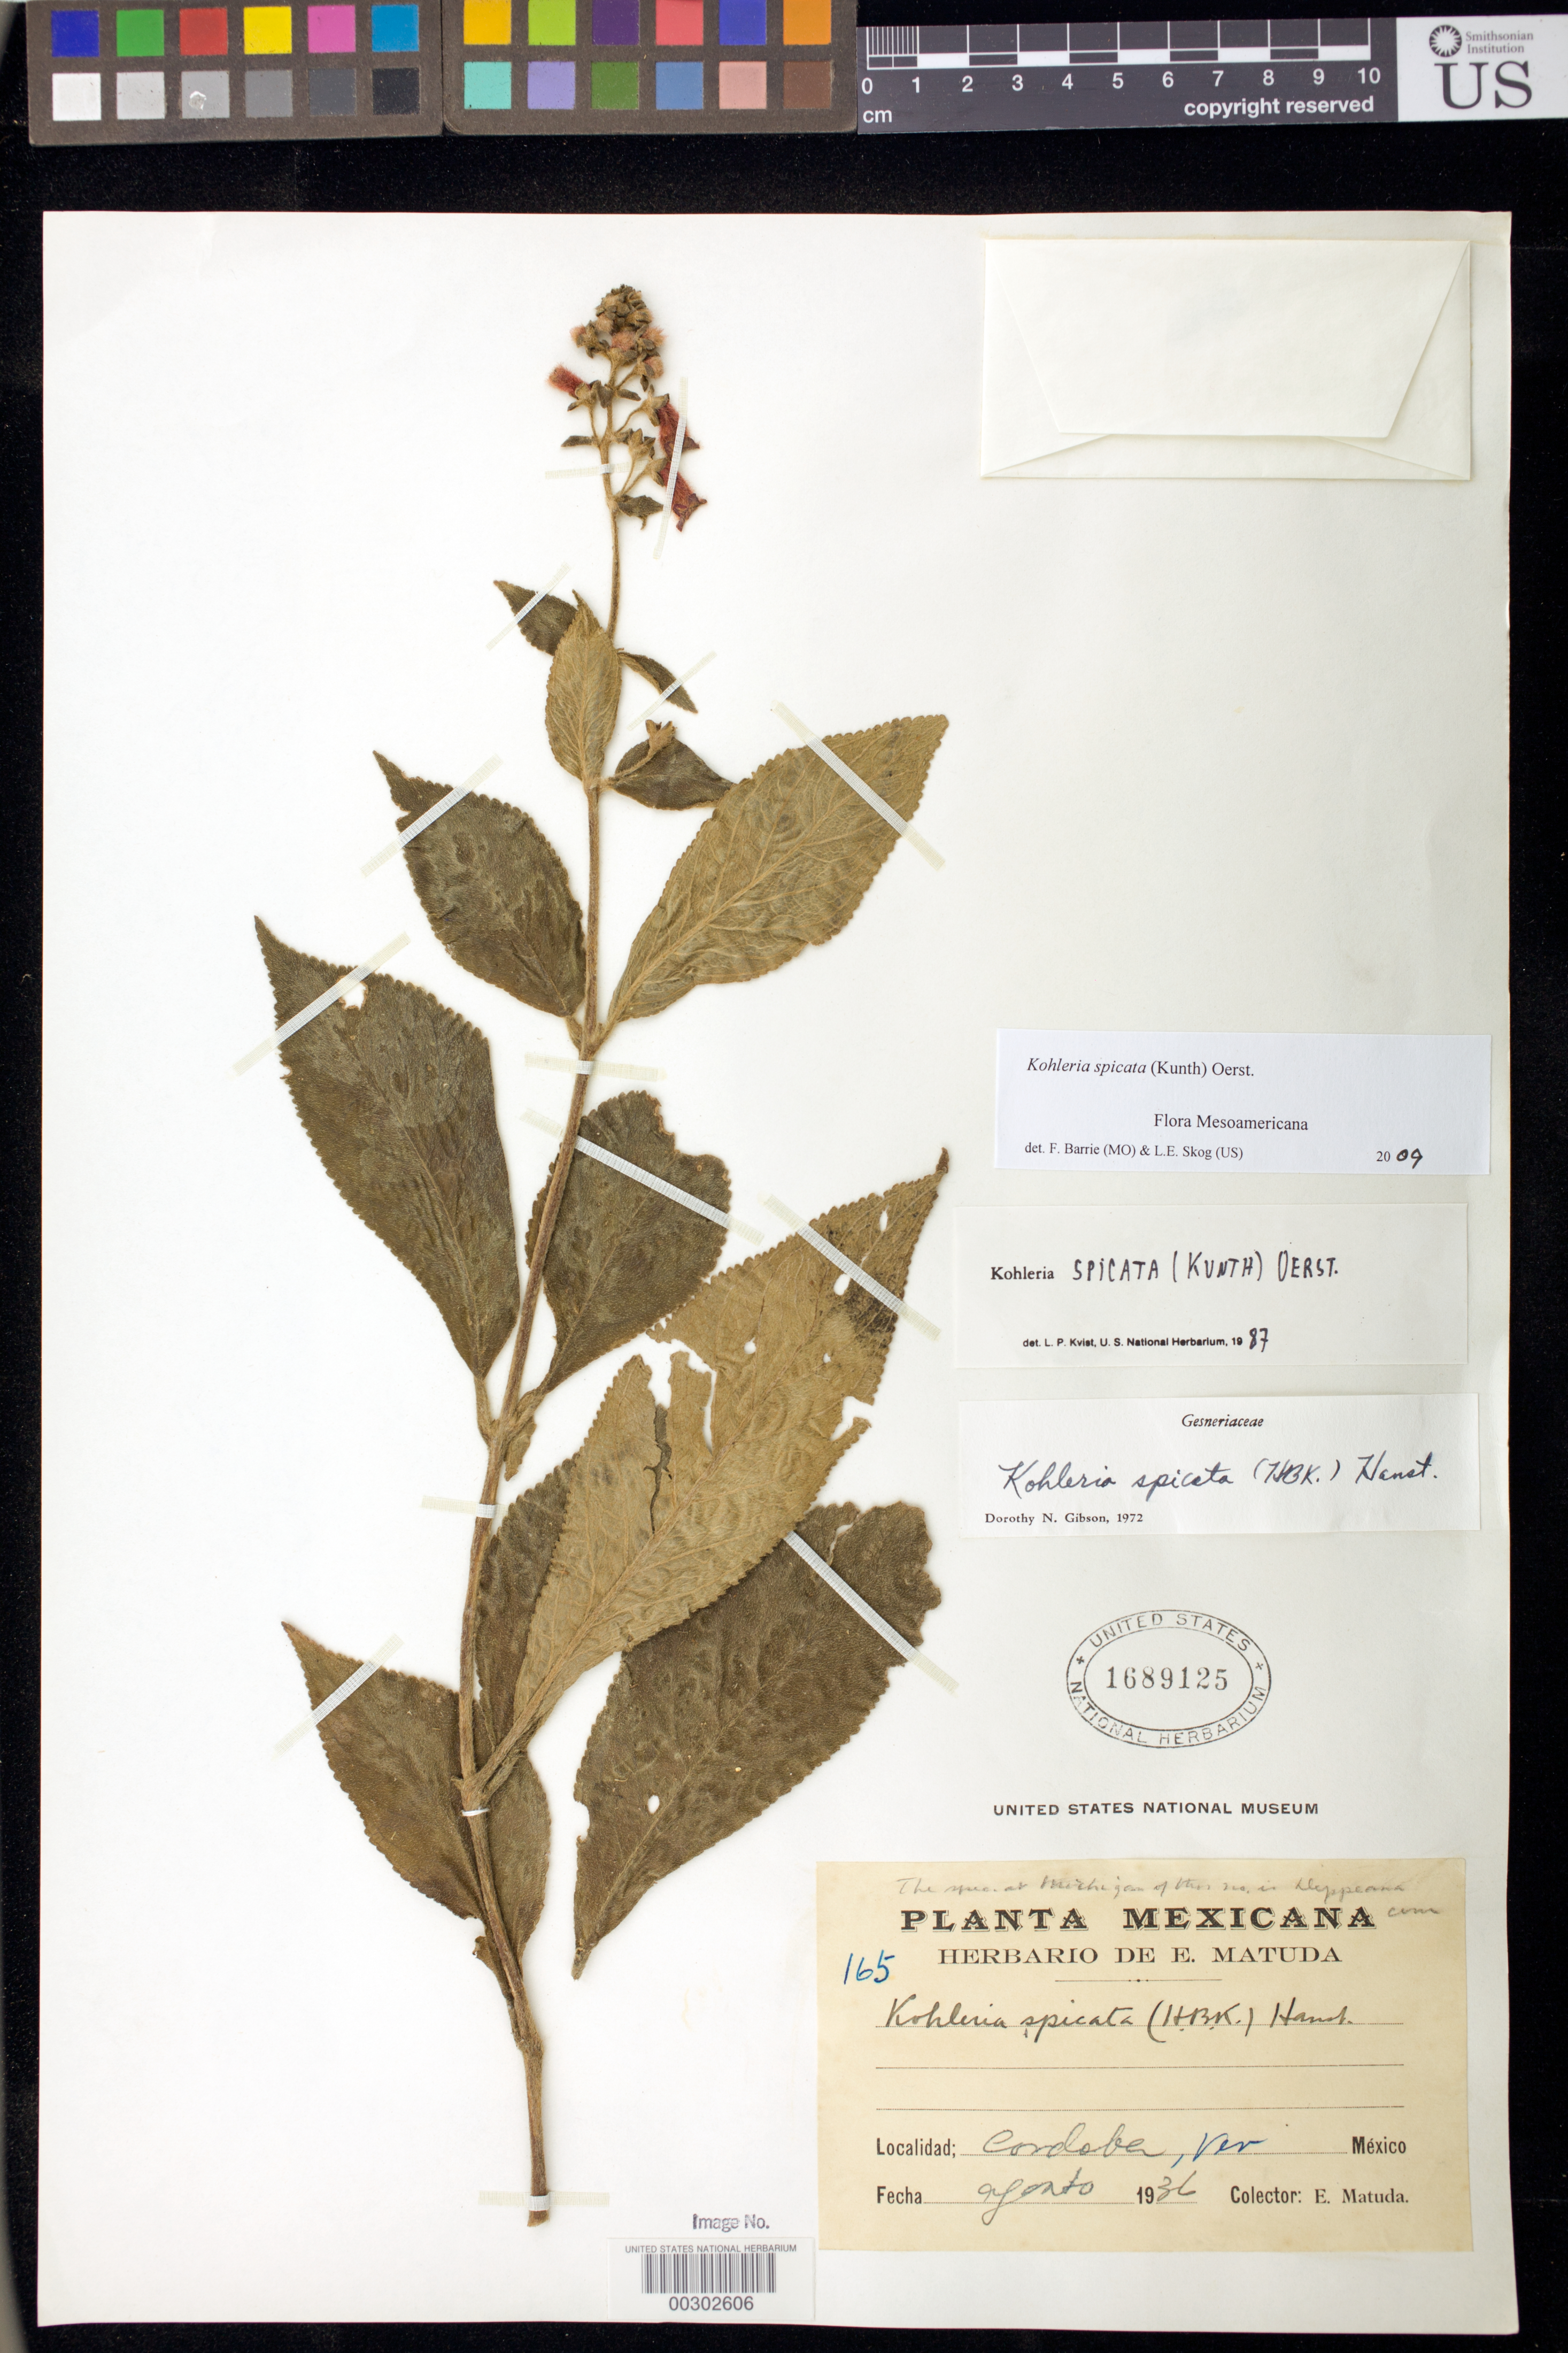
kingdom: Plantae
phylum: Tracheophyta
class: Magnoliopsida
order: Lamiales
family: Gesneriaceae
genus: Kohleria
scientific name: Kohleria spicata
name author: (Kunth) Oerst.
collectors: E. Matuda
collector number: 165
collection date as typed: Aug 1936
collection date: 1936-08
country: Mexico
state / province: Veracruz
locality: Cordoba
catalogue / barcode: US 1689125